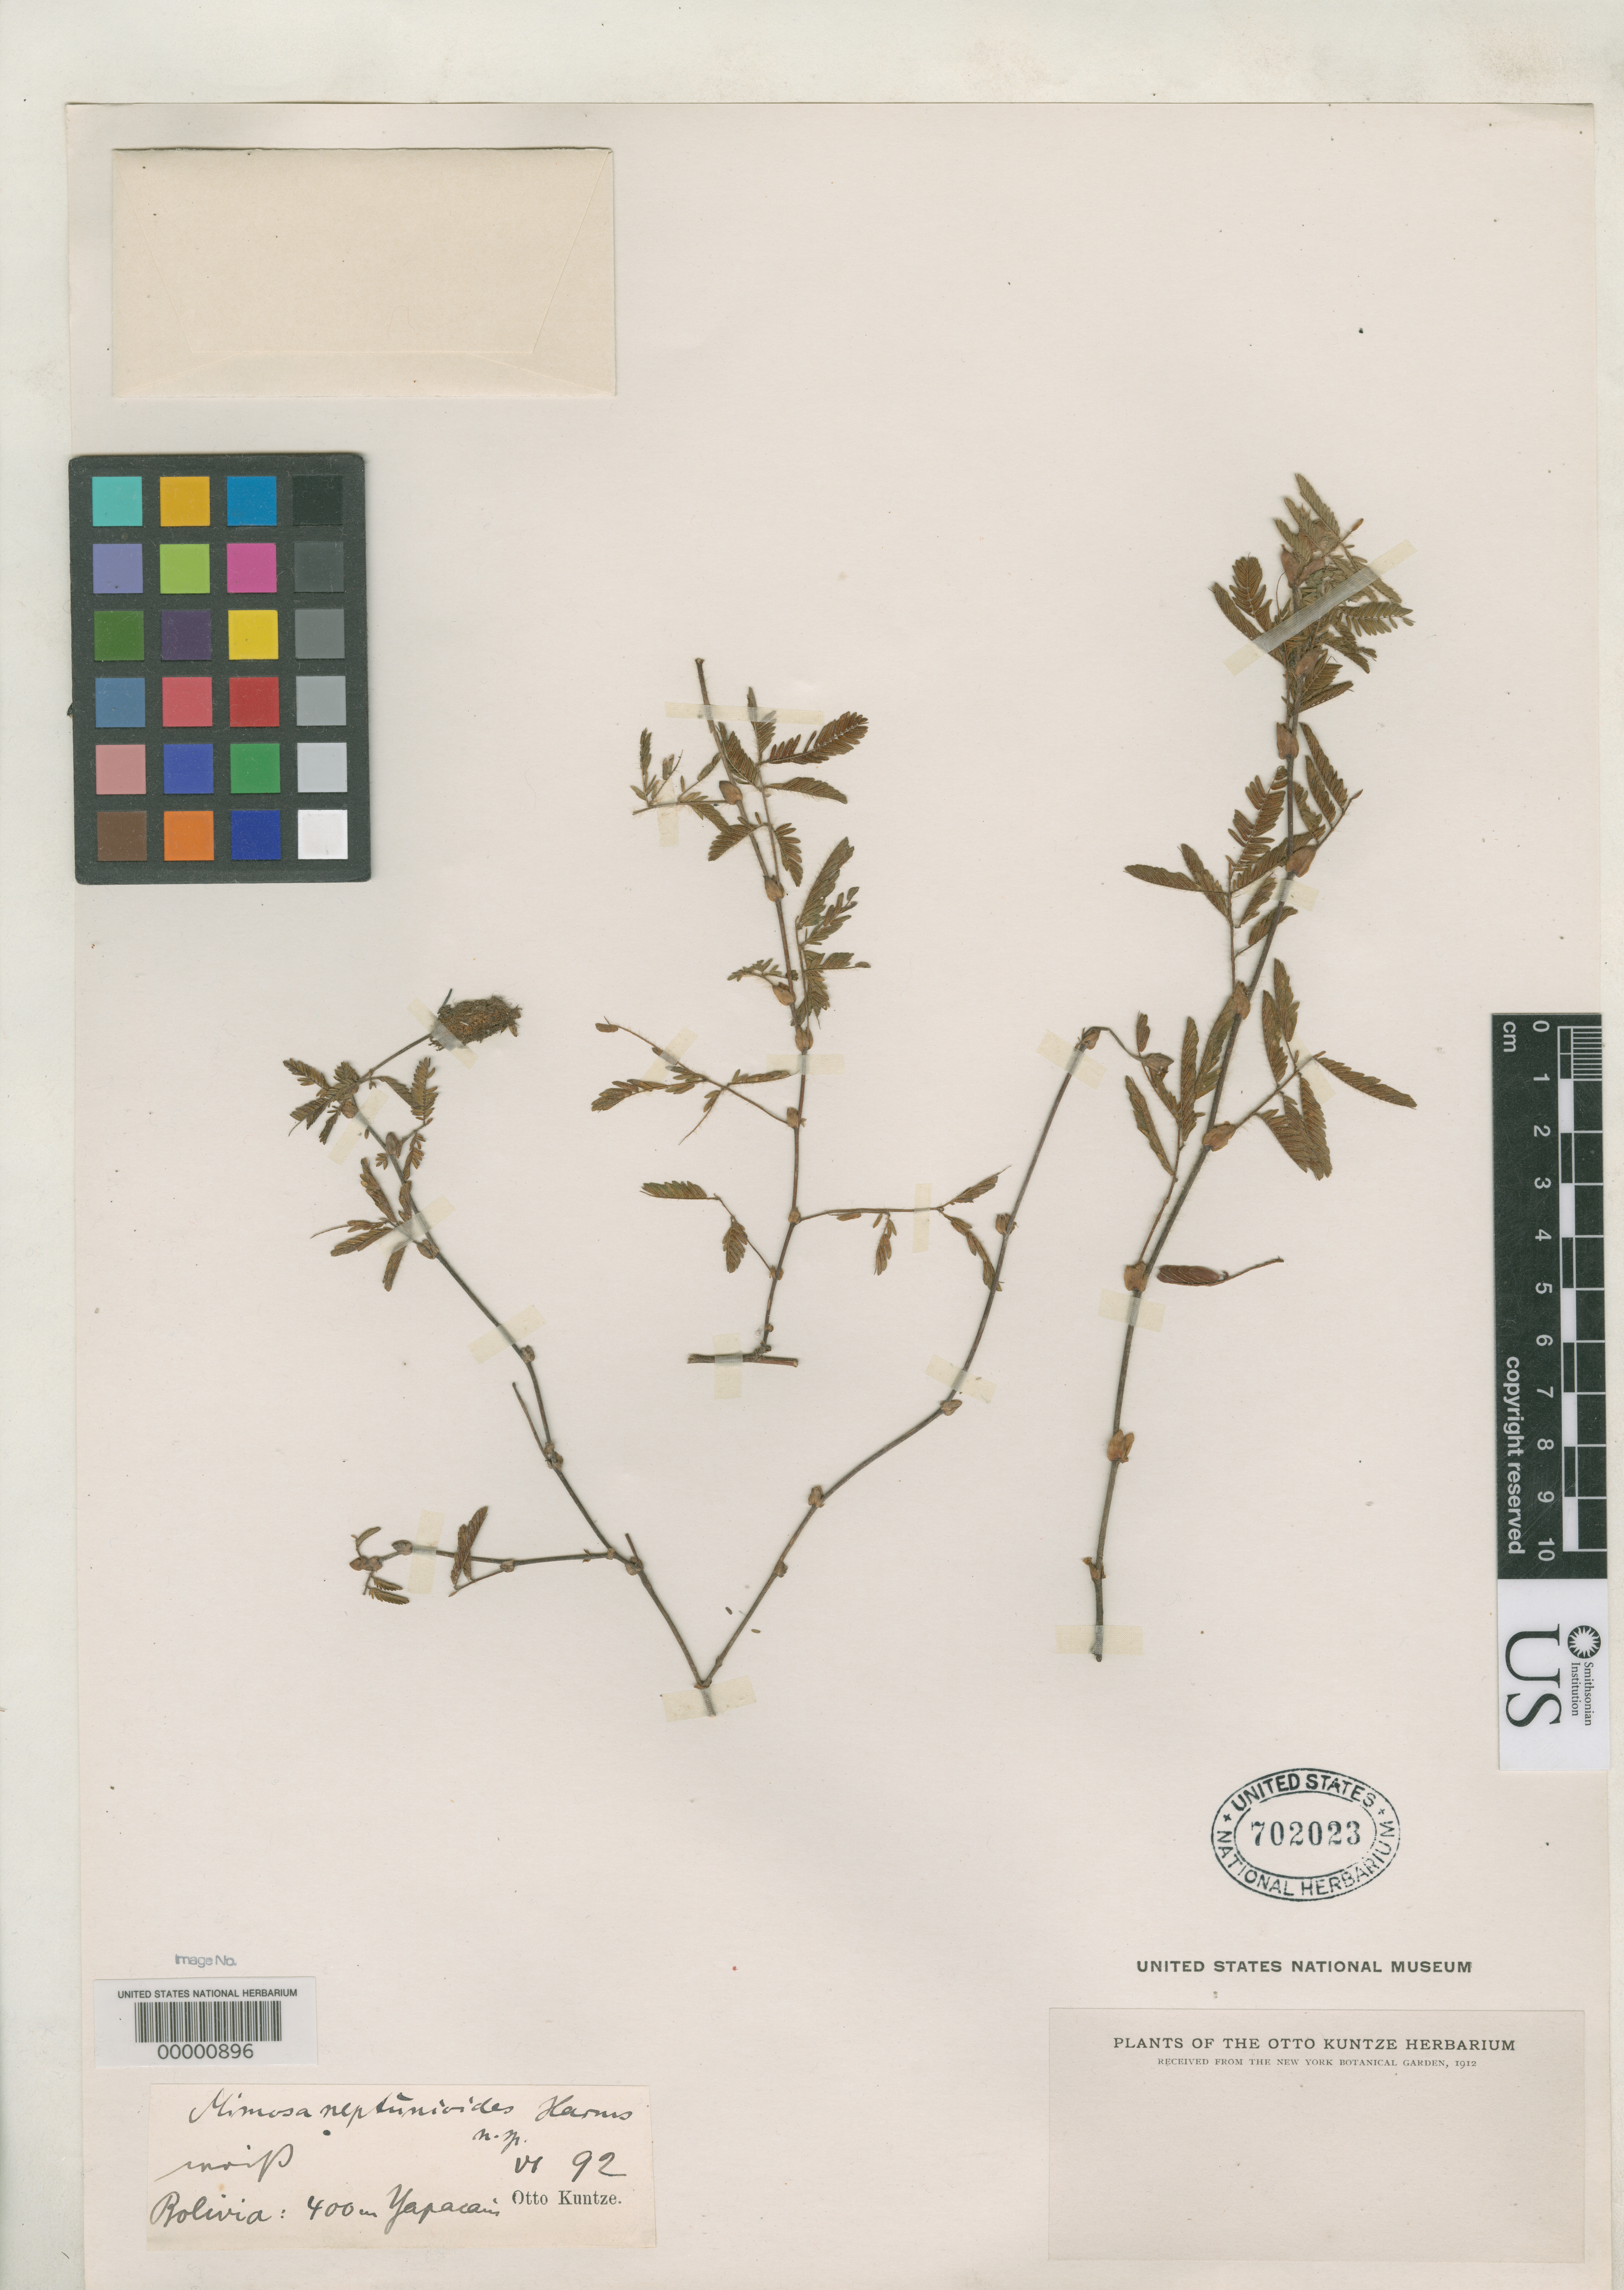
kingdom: Plantae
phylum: Tracheophyta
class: Magnoliopsida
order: Fabales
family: Fabaceae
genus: Mimosa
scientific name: Mimosa neptuniodes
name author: Harms in Kuntze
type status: Type Collection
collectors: C.E.O. Kuntze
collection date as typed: Jun 1892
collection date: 1892-06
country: Bolivia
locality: Yapacani.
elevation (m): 400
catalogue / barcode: US 702023